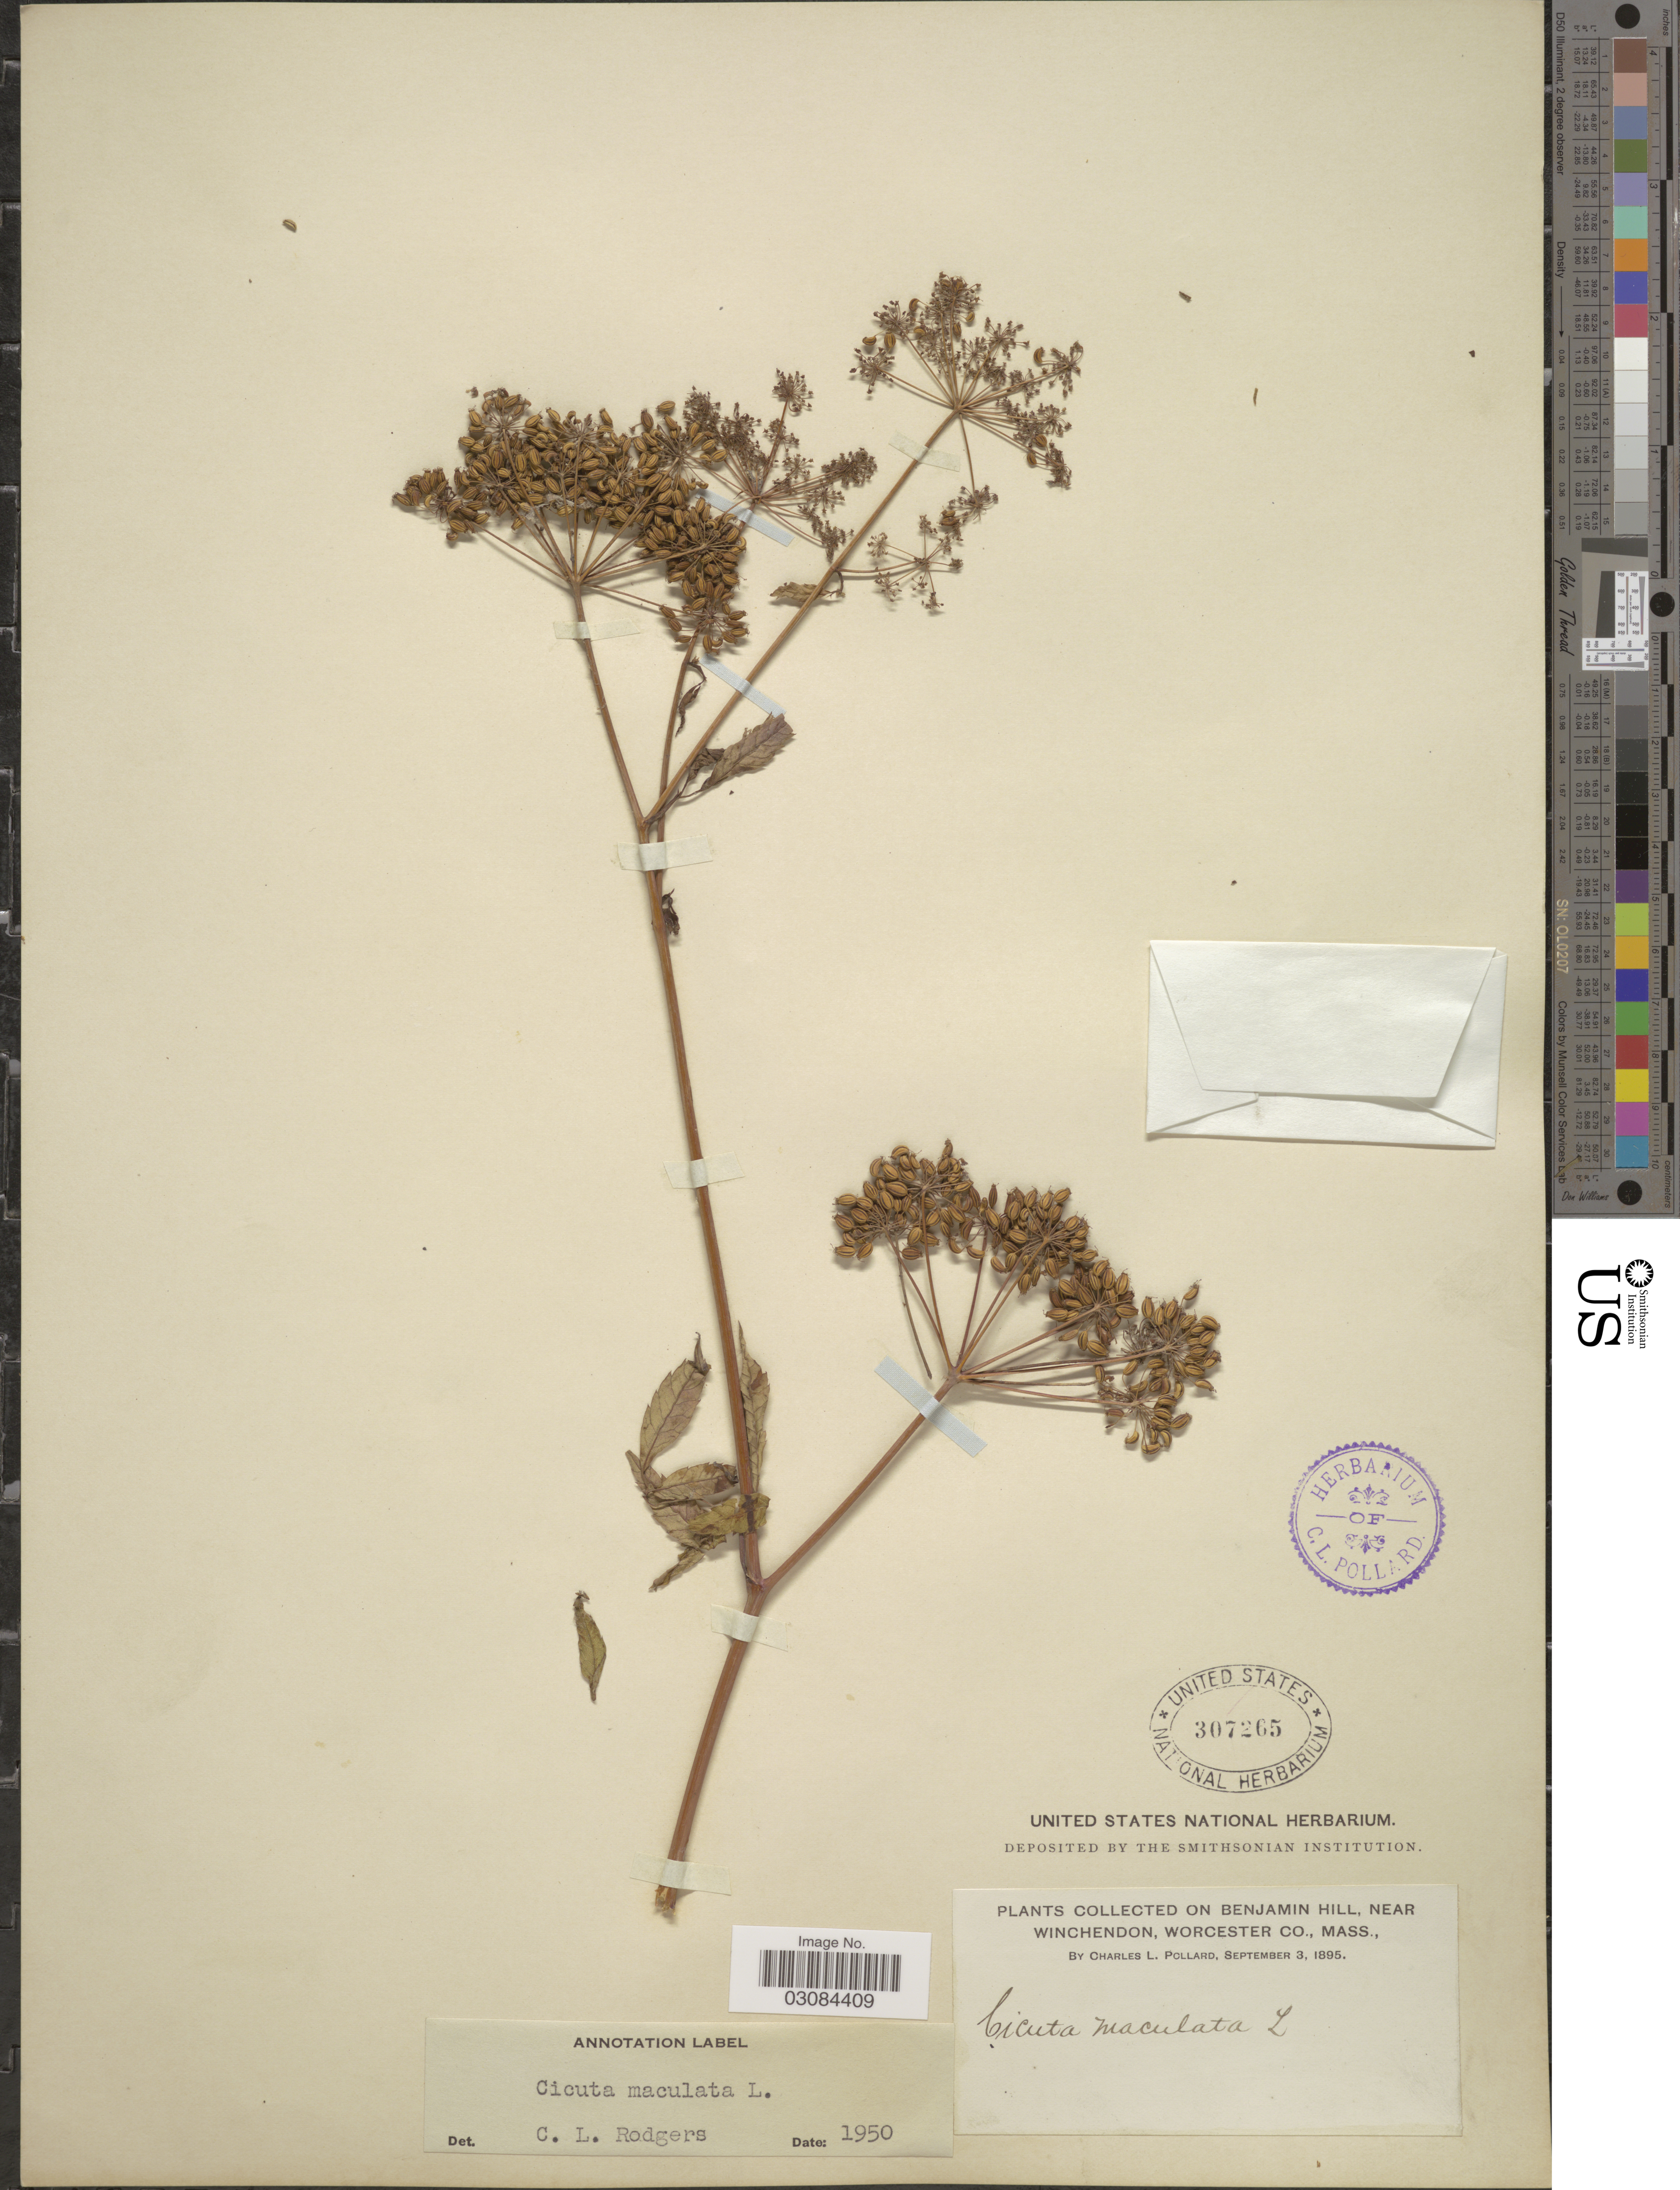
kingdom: Plantae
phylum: Tracheophyta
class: Magnoliopsida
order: Apiales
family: Apiaceae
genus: Cicuta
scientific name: Cicuta maculata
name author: L.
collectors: C. L. Pollard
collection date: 1895-09-03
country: United States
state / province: Massachusetts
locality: Benjamin Hill, near Winchendon, Worcester Co., Mass.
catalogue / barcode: US 307265